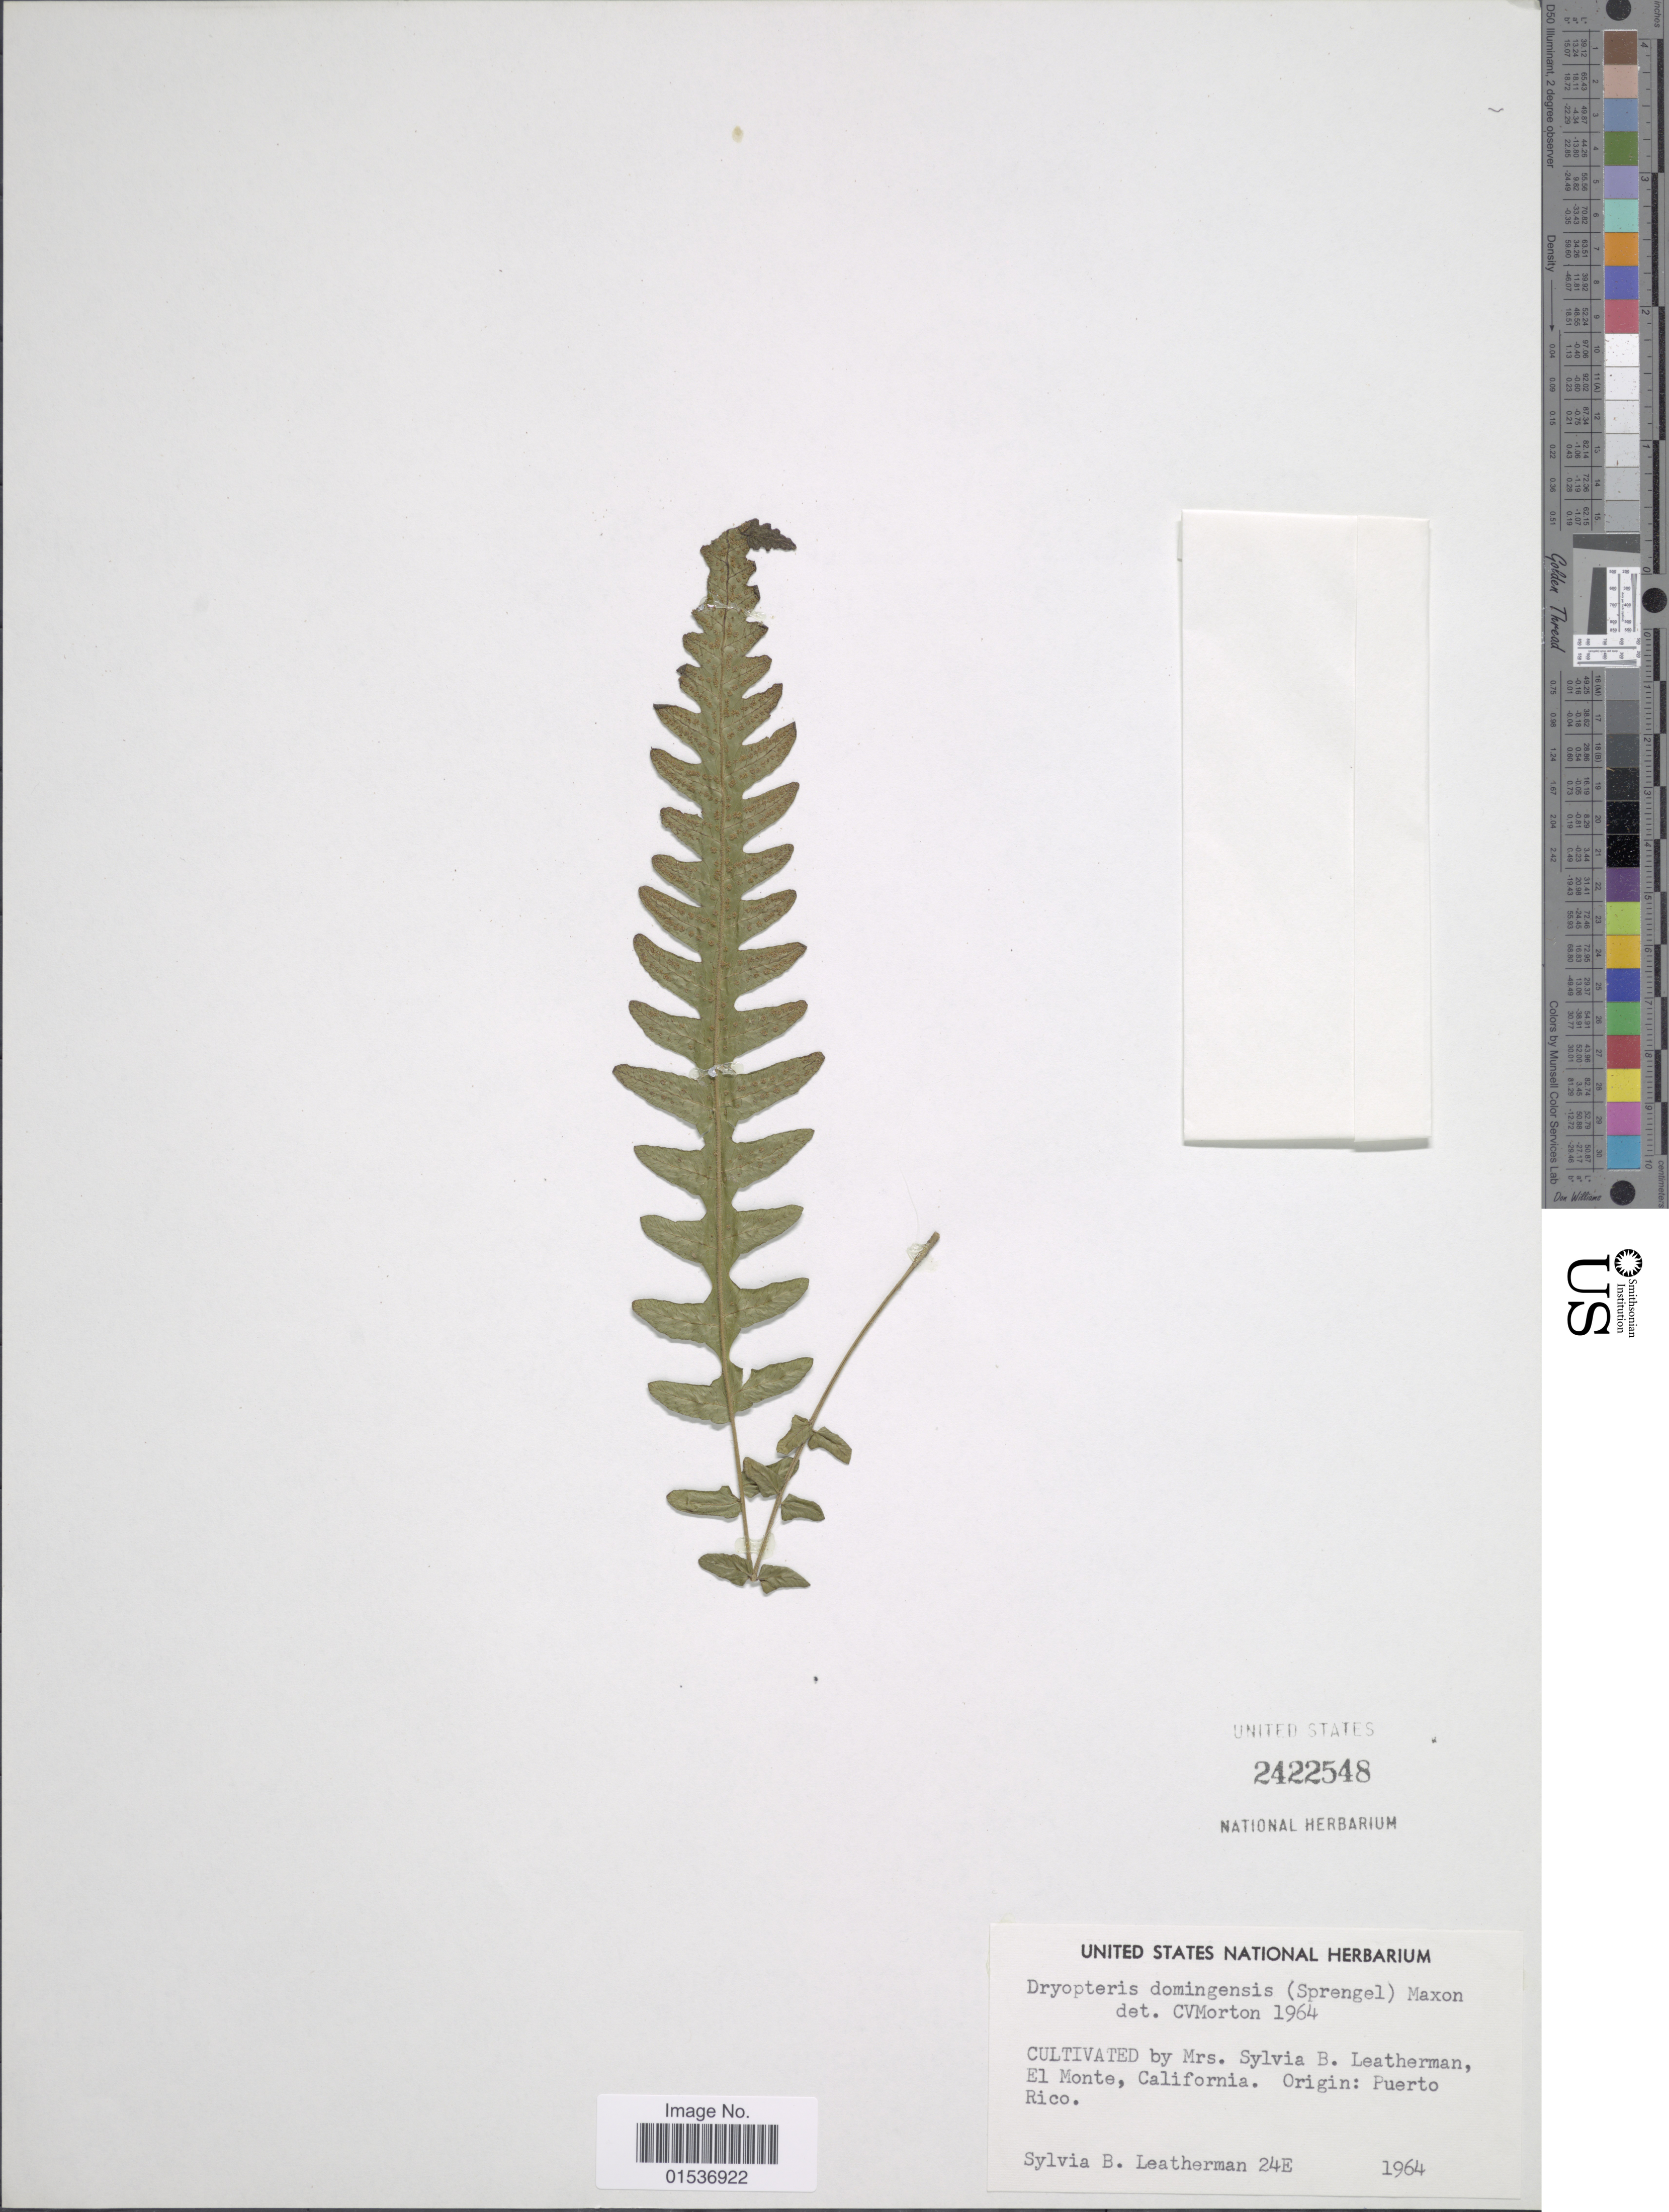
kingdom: Plantae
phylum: Tracheophyta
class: Polypodiopsida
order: Polypodiales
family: Thelypteridaceae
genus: Thelypteris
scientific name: Thelypteris sp.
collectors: S. Leatherman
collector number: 24E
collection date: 1964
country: United States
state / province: California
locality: El Monte, California.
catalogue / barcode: US 2422548